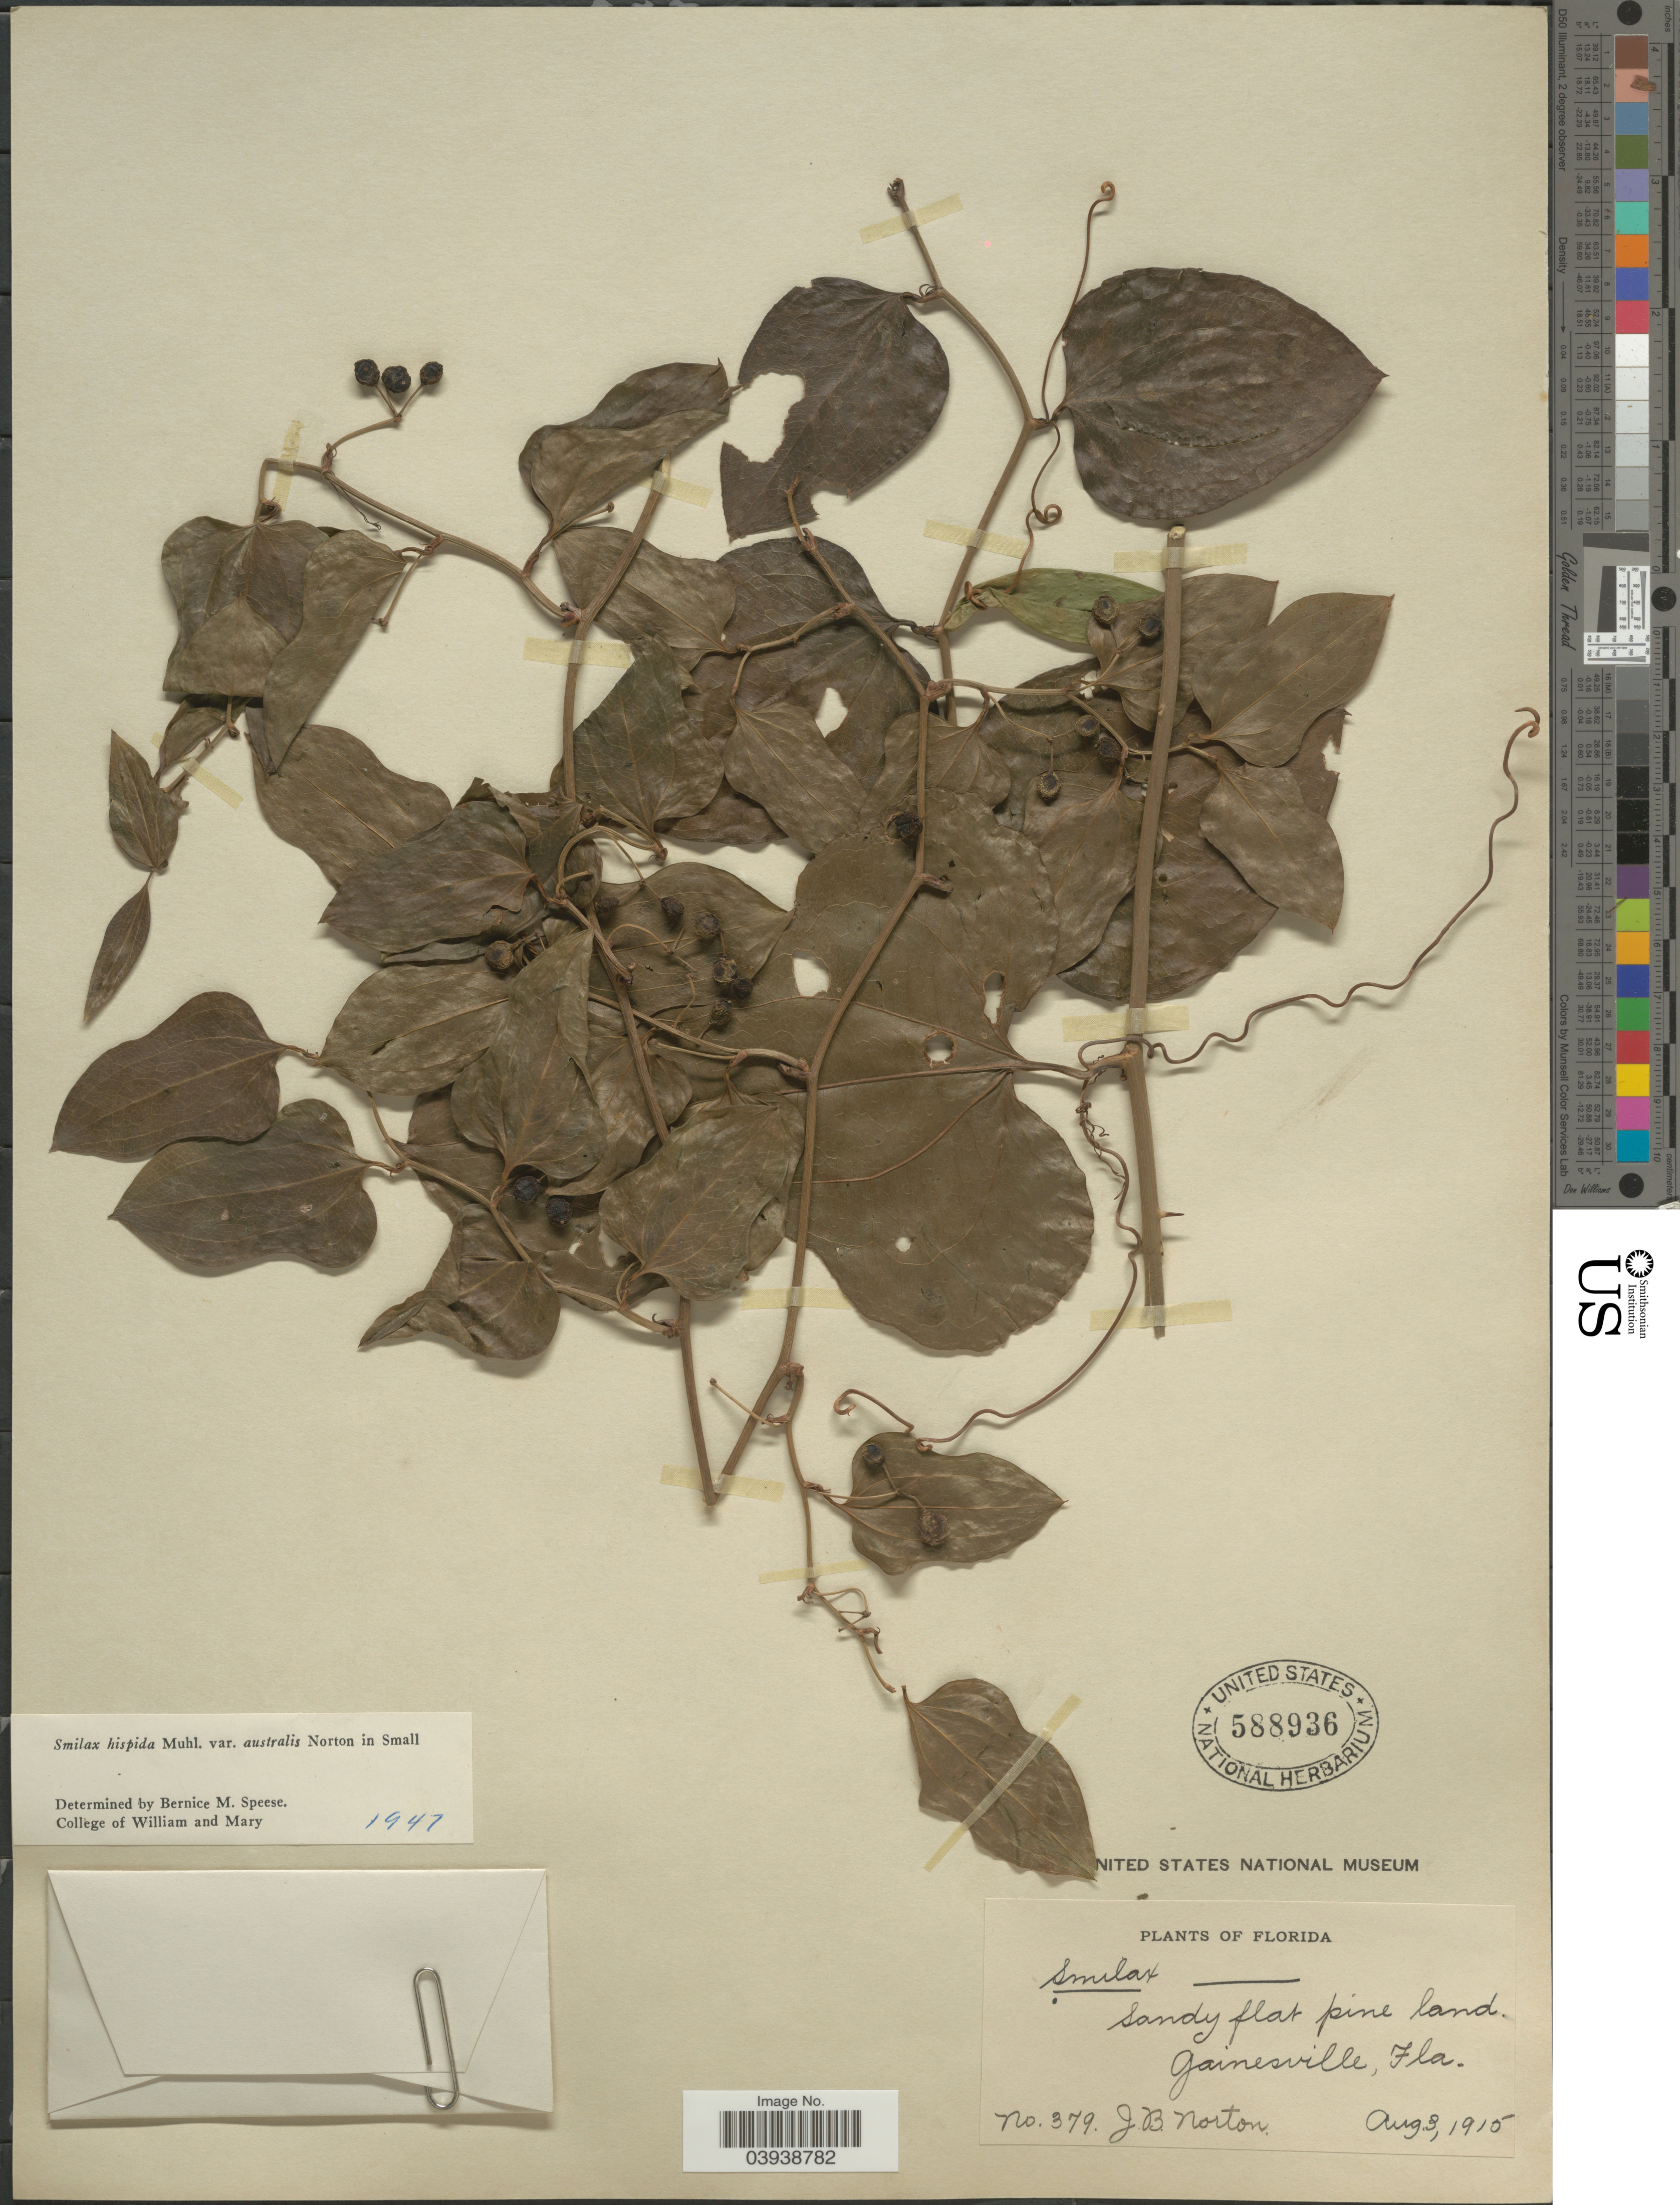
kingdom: Plantae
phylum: Tracheophyta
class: Liliopsida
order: Liliales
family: Smilacaceae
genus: Smilax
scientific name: Smilax hispida var. australis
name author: Small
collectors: J. B. Norton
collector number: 379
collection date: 1915-08-03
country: United States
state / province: Florida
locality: Gainesville.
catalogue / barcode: US 588936